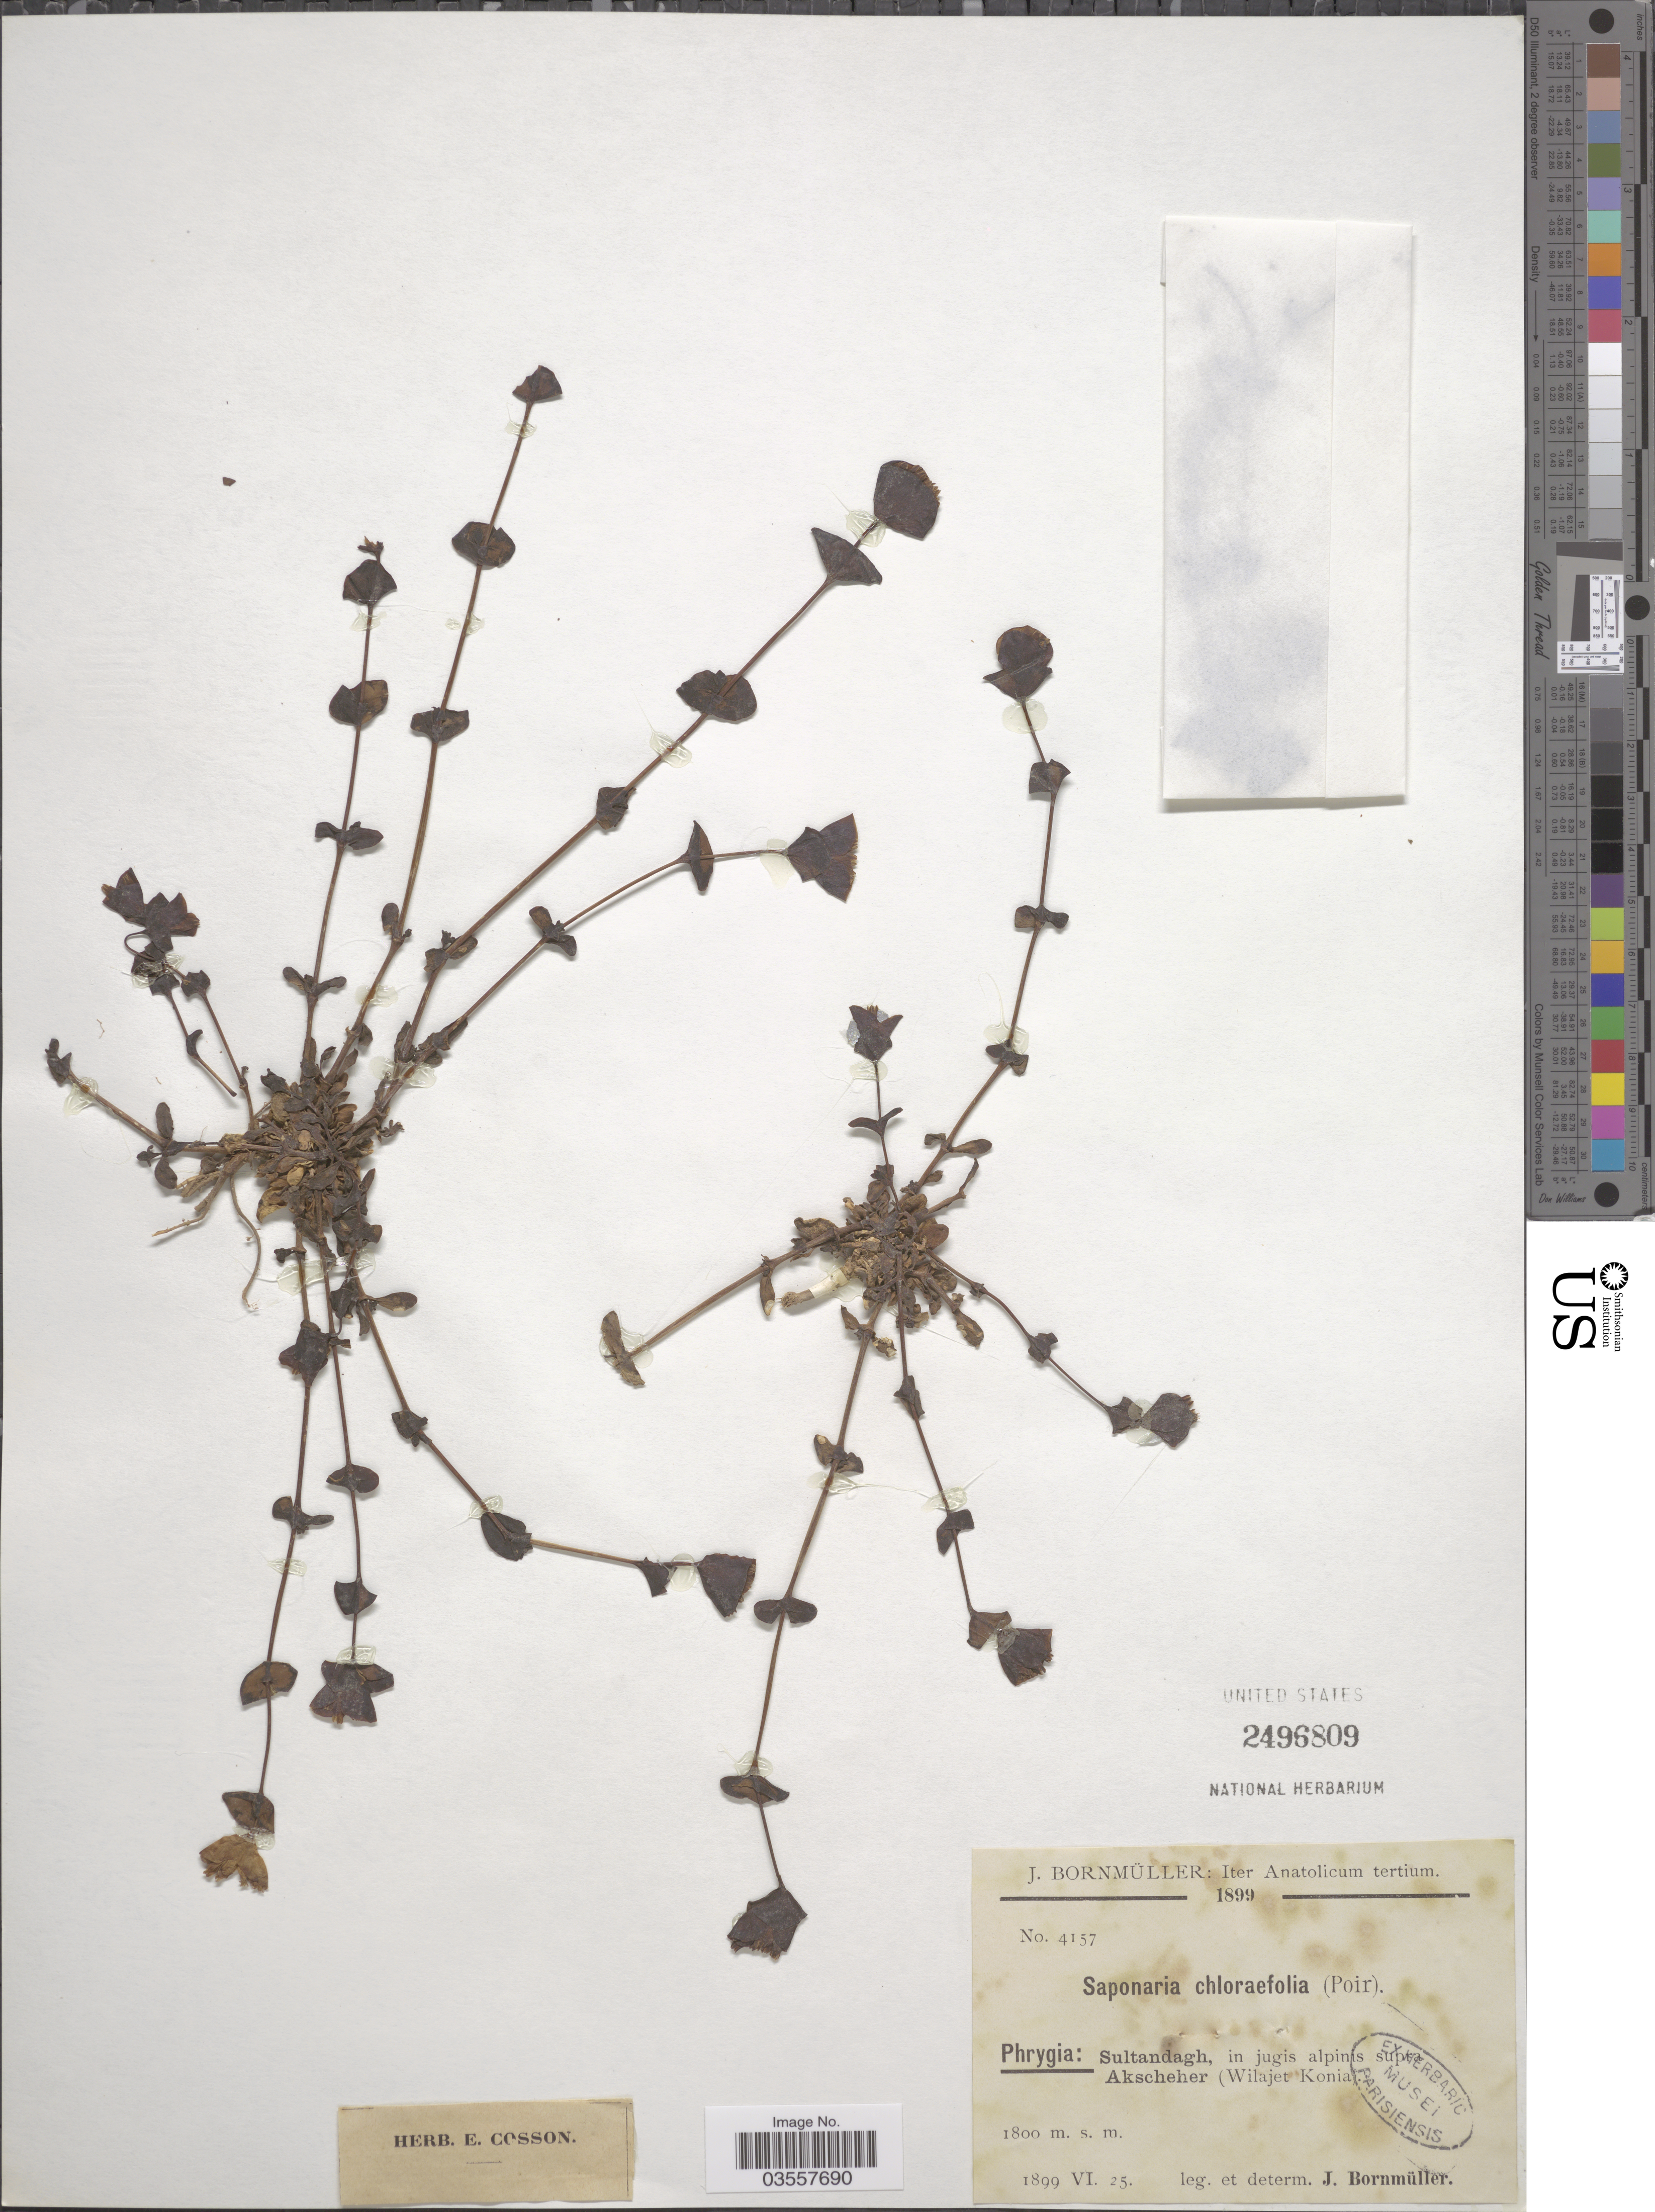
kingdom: Plantae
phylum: Tracheophyta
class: Magnoliopsida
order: Caryophyllales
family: Caryophyllaceae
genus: Cyathophylla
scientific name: Cyathophylla chlorifolia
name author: (Poir.) Bocquet & Strid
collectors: J. Bornmüller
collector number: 4157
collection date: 1899-06-25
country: Turkey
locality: Phrygia: Sultandagh, in jugis alpinis supra Akscheher (Wilajet Konia).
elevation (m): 1800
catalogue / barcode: US 2496809